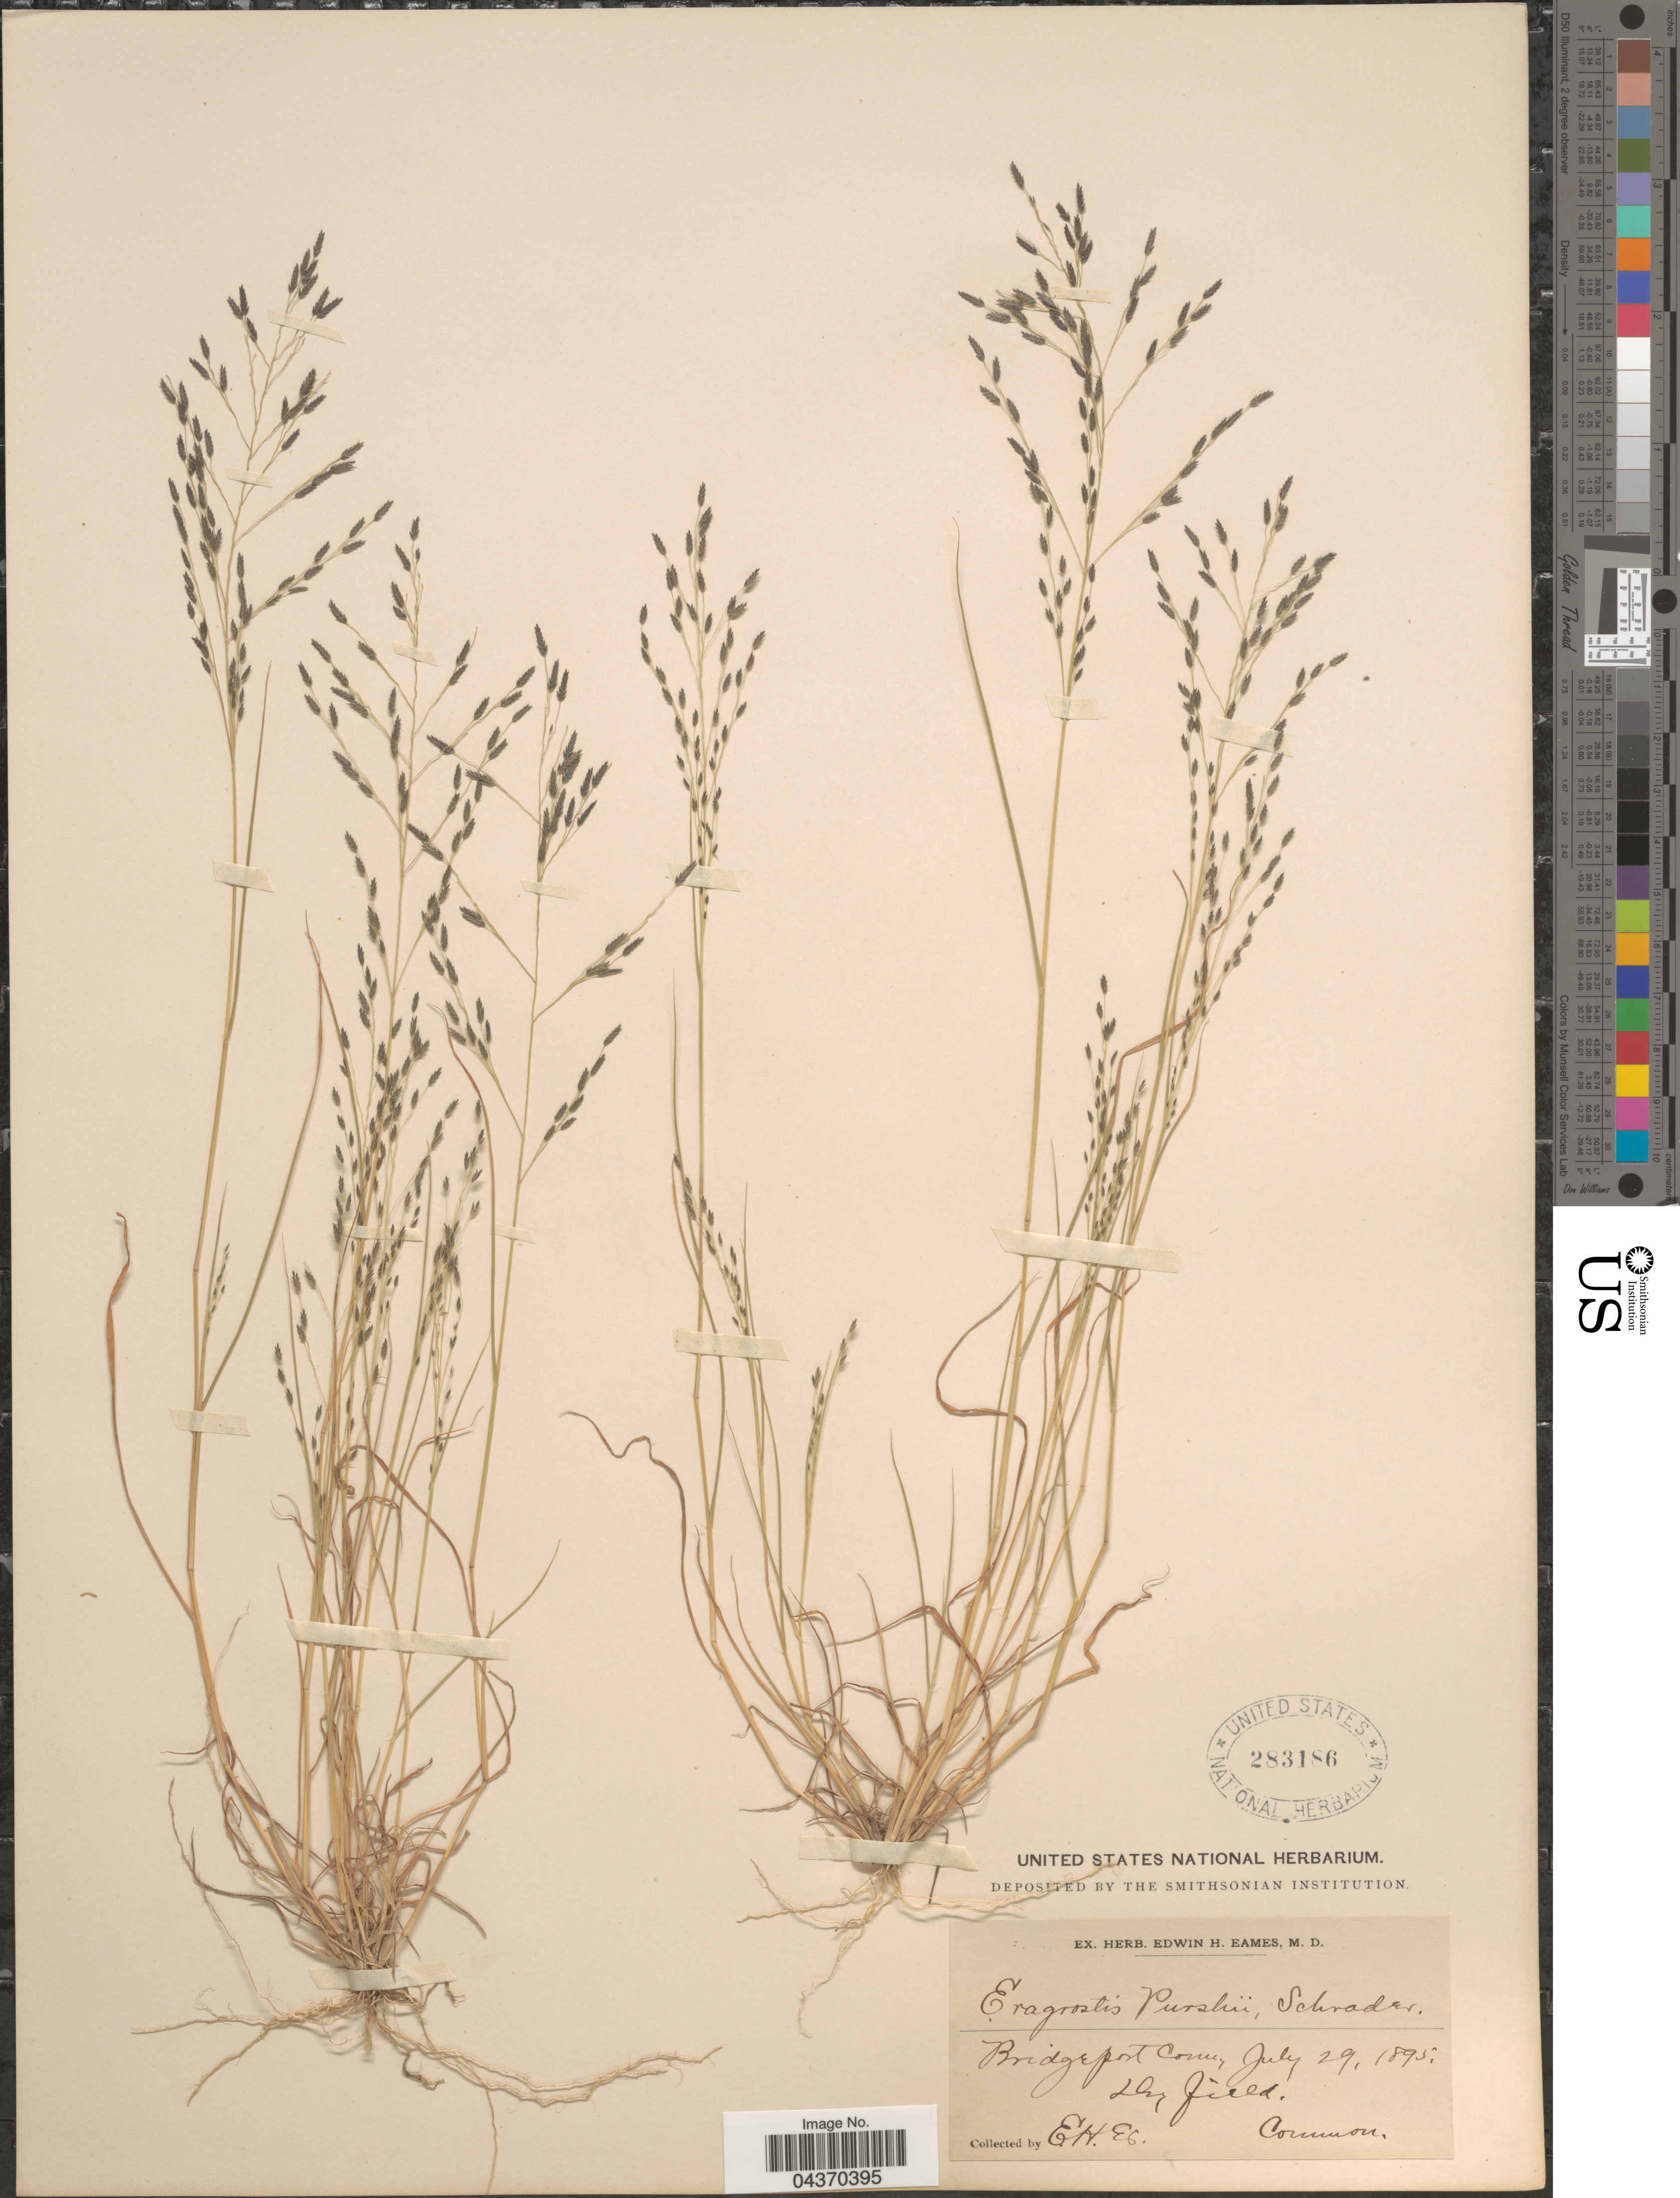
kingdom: Plantae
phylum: Tracheophyta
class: Liliopsida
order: Poales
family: Poaceae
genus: Eragrostis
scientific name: Eragrostis pectinacea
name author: (Michx.) Nees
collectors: E. H. Eames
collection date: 1895-07-29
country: United States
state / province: Connecticut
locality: Bridgeport.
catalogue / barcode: US 283186